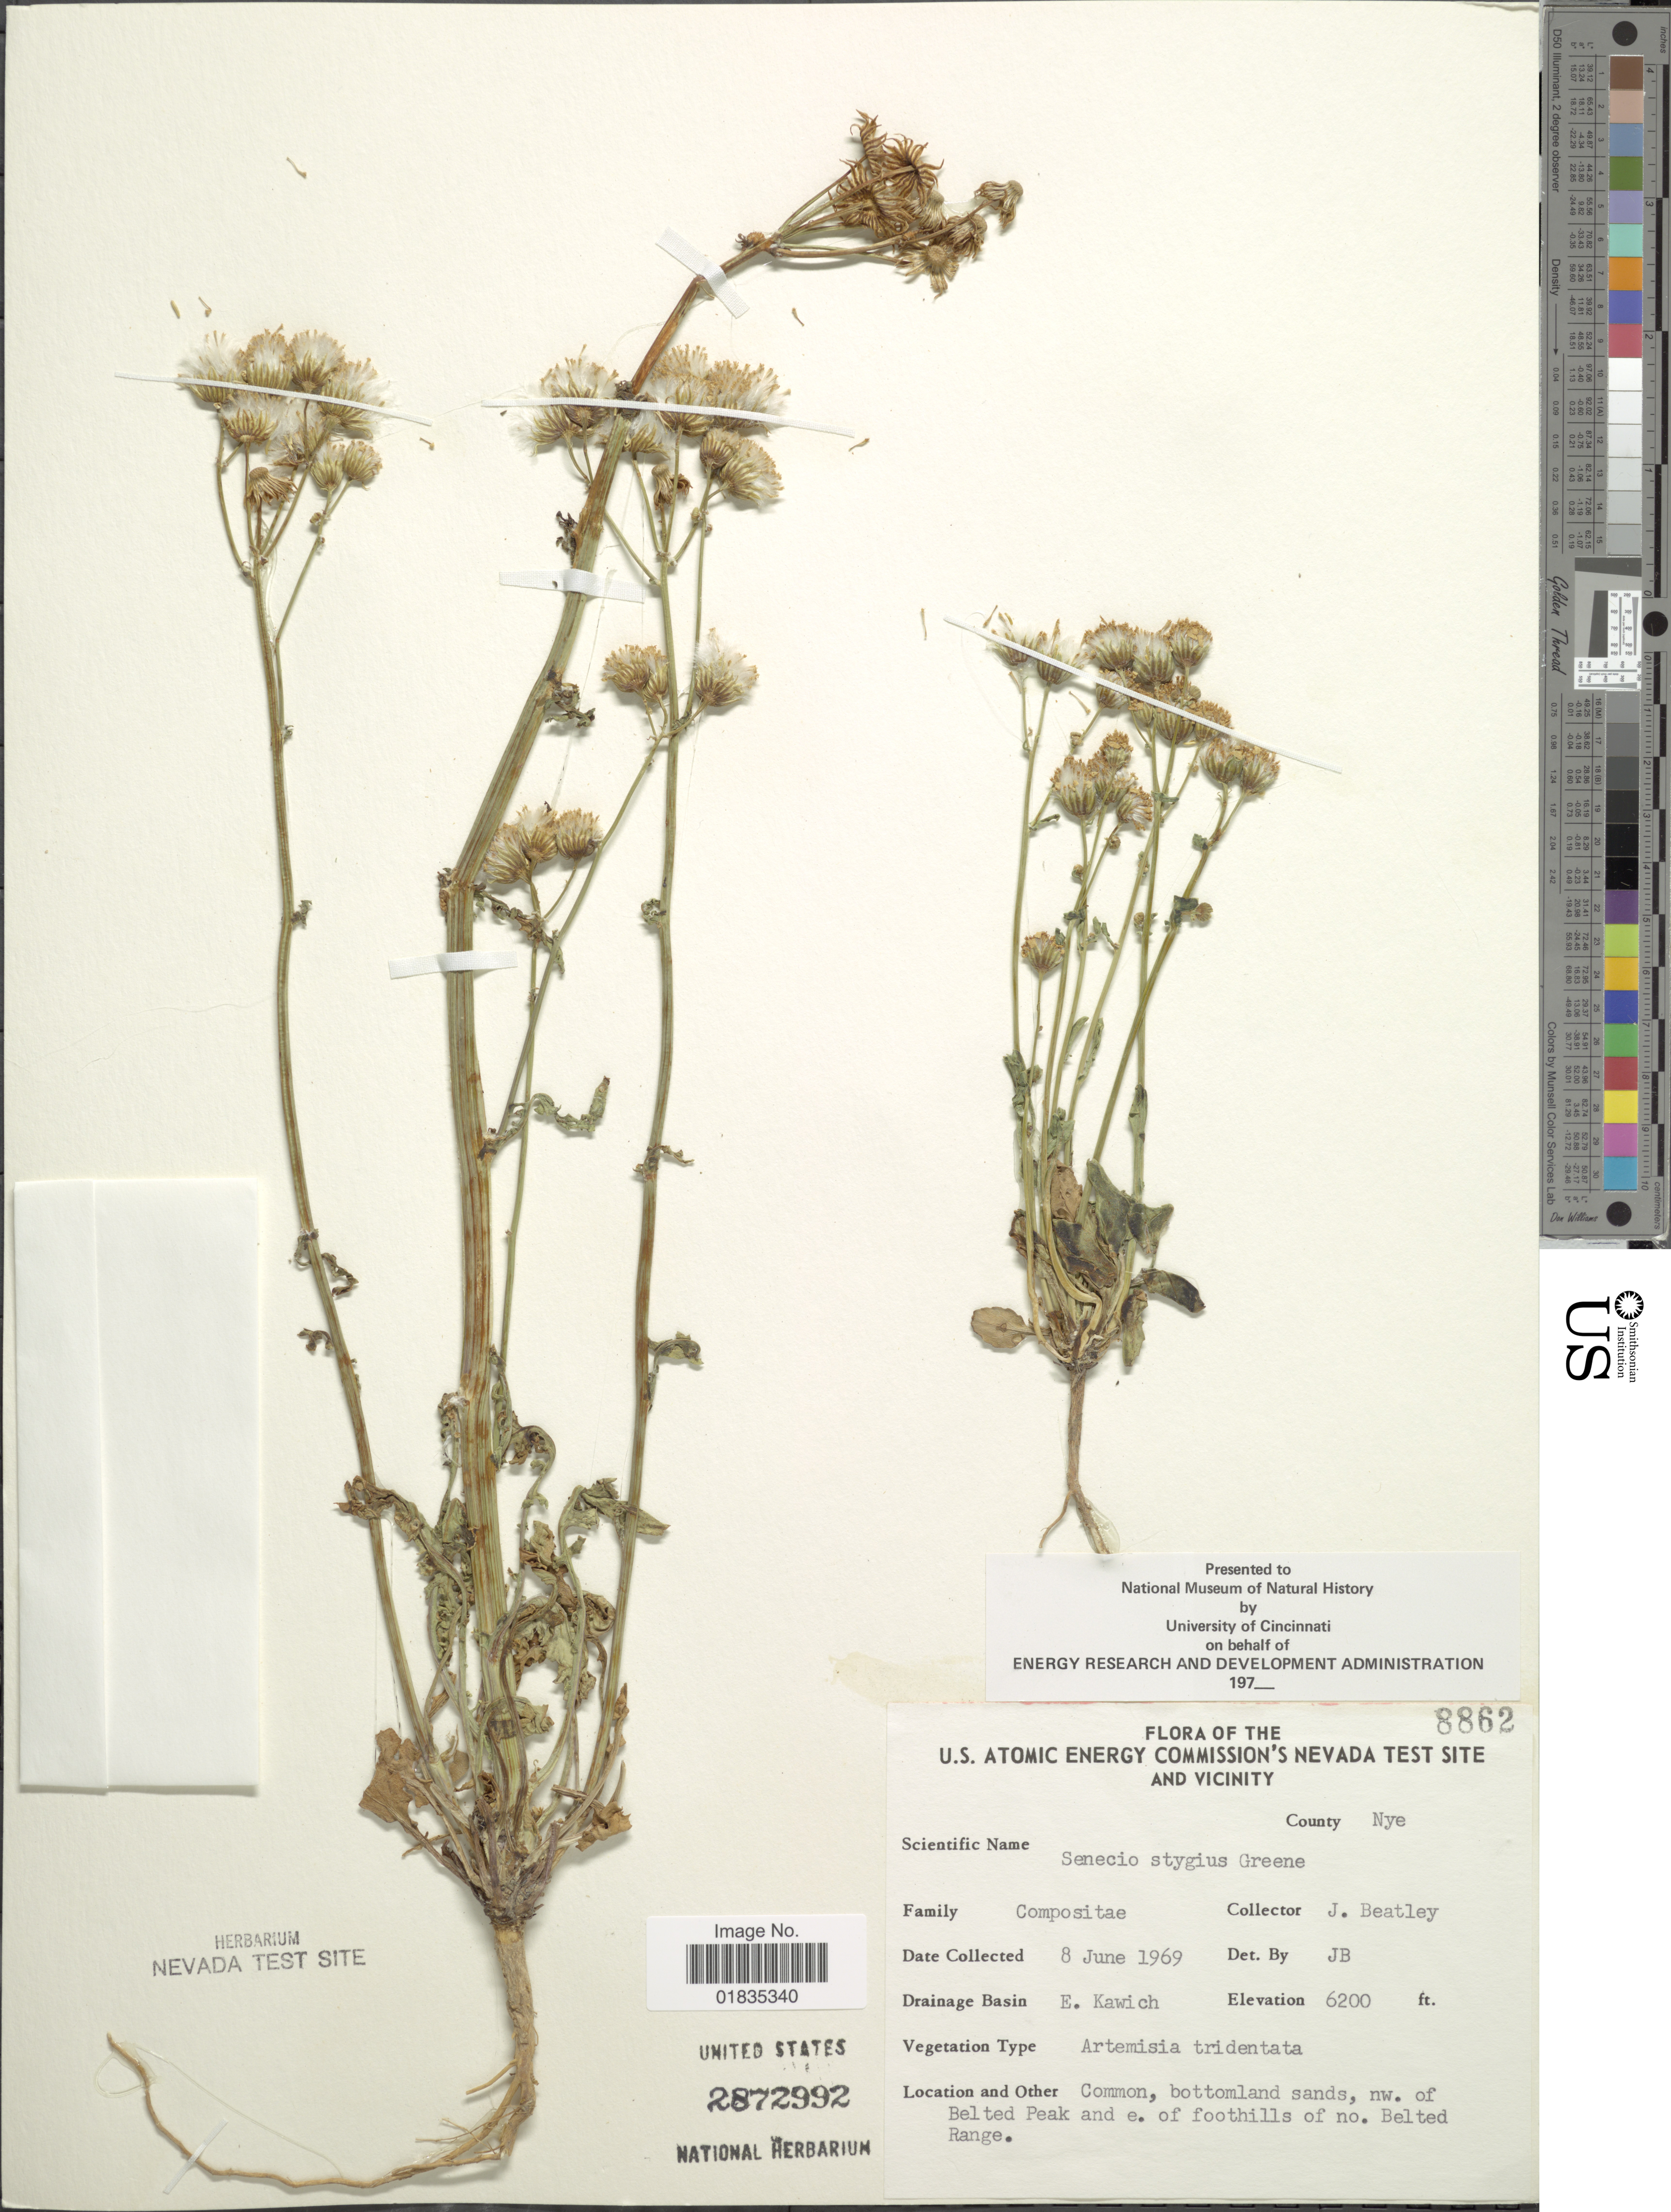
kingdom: Plantae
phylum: Tracheophyta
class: Magnoliopsida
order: Asterales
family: Asteraceae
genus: Packera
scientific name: Packera multilobata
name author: (Torr. & A. Gray) W.A. Weber & Á. Löve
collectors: J. C. Beatley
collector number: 8862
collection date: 1969-06-08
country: United States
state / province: Nevada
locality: Nevada Test Site and Vicinity, County Nye, Drainage Basin E. Kawich, bottomland sands, nw. of Belted Peak and e. of foothills of no. Belted Range.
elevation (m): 1890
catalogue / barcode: US 2872992